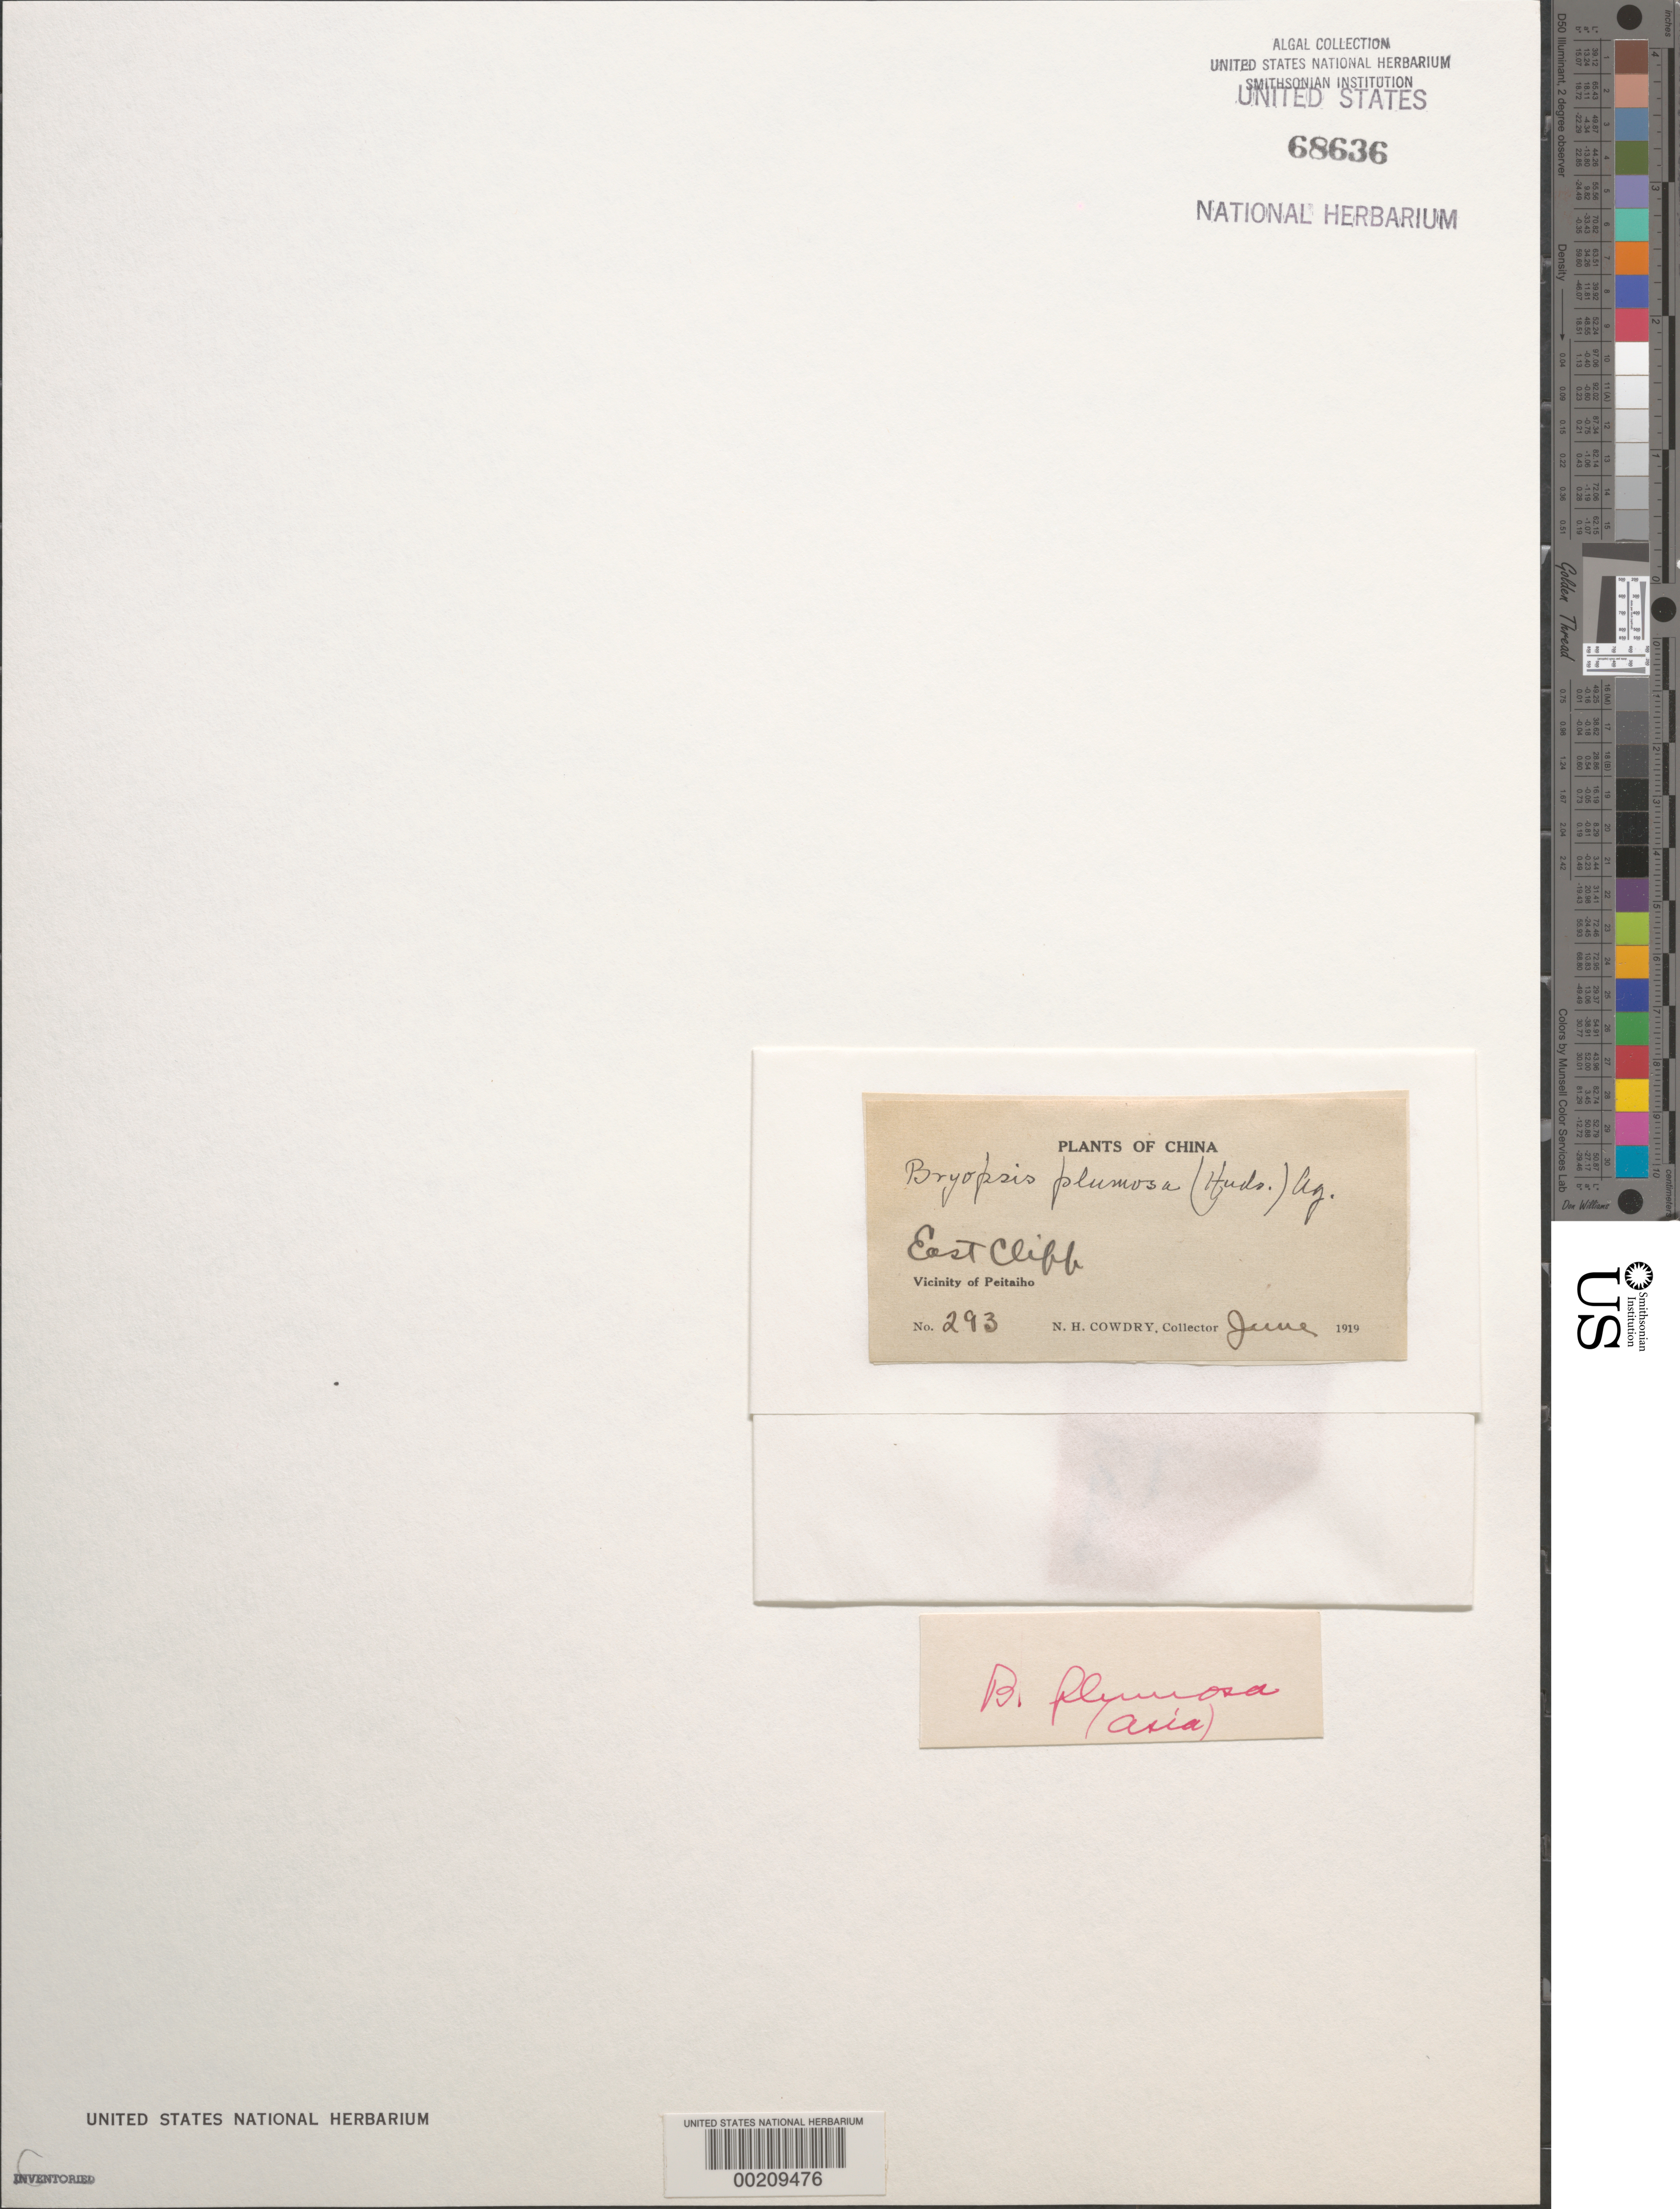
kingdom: Plantae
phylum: Chlorophyta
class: Ulvophyceae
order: Bryopsidales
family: Bryopsidaceae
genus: Bryopsis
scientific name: Bryopsis plumosa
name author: (Huds.) C. Agardh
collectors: N. H. Cowdry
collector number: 293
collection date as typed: Jun 1919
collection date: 1919-06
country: China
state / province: Hebei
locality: East Cliff, Peitaiho area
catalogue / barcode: US 68636